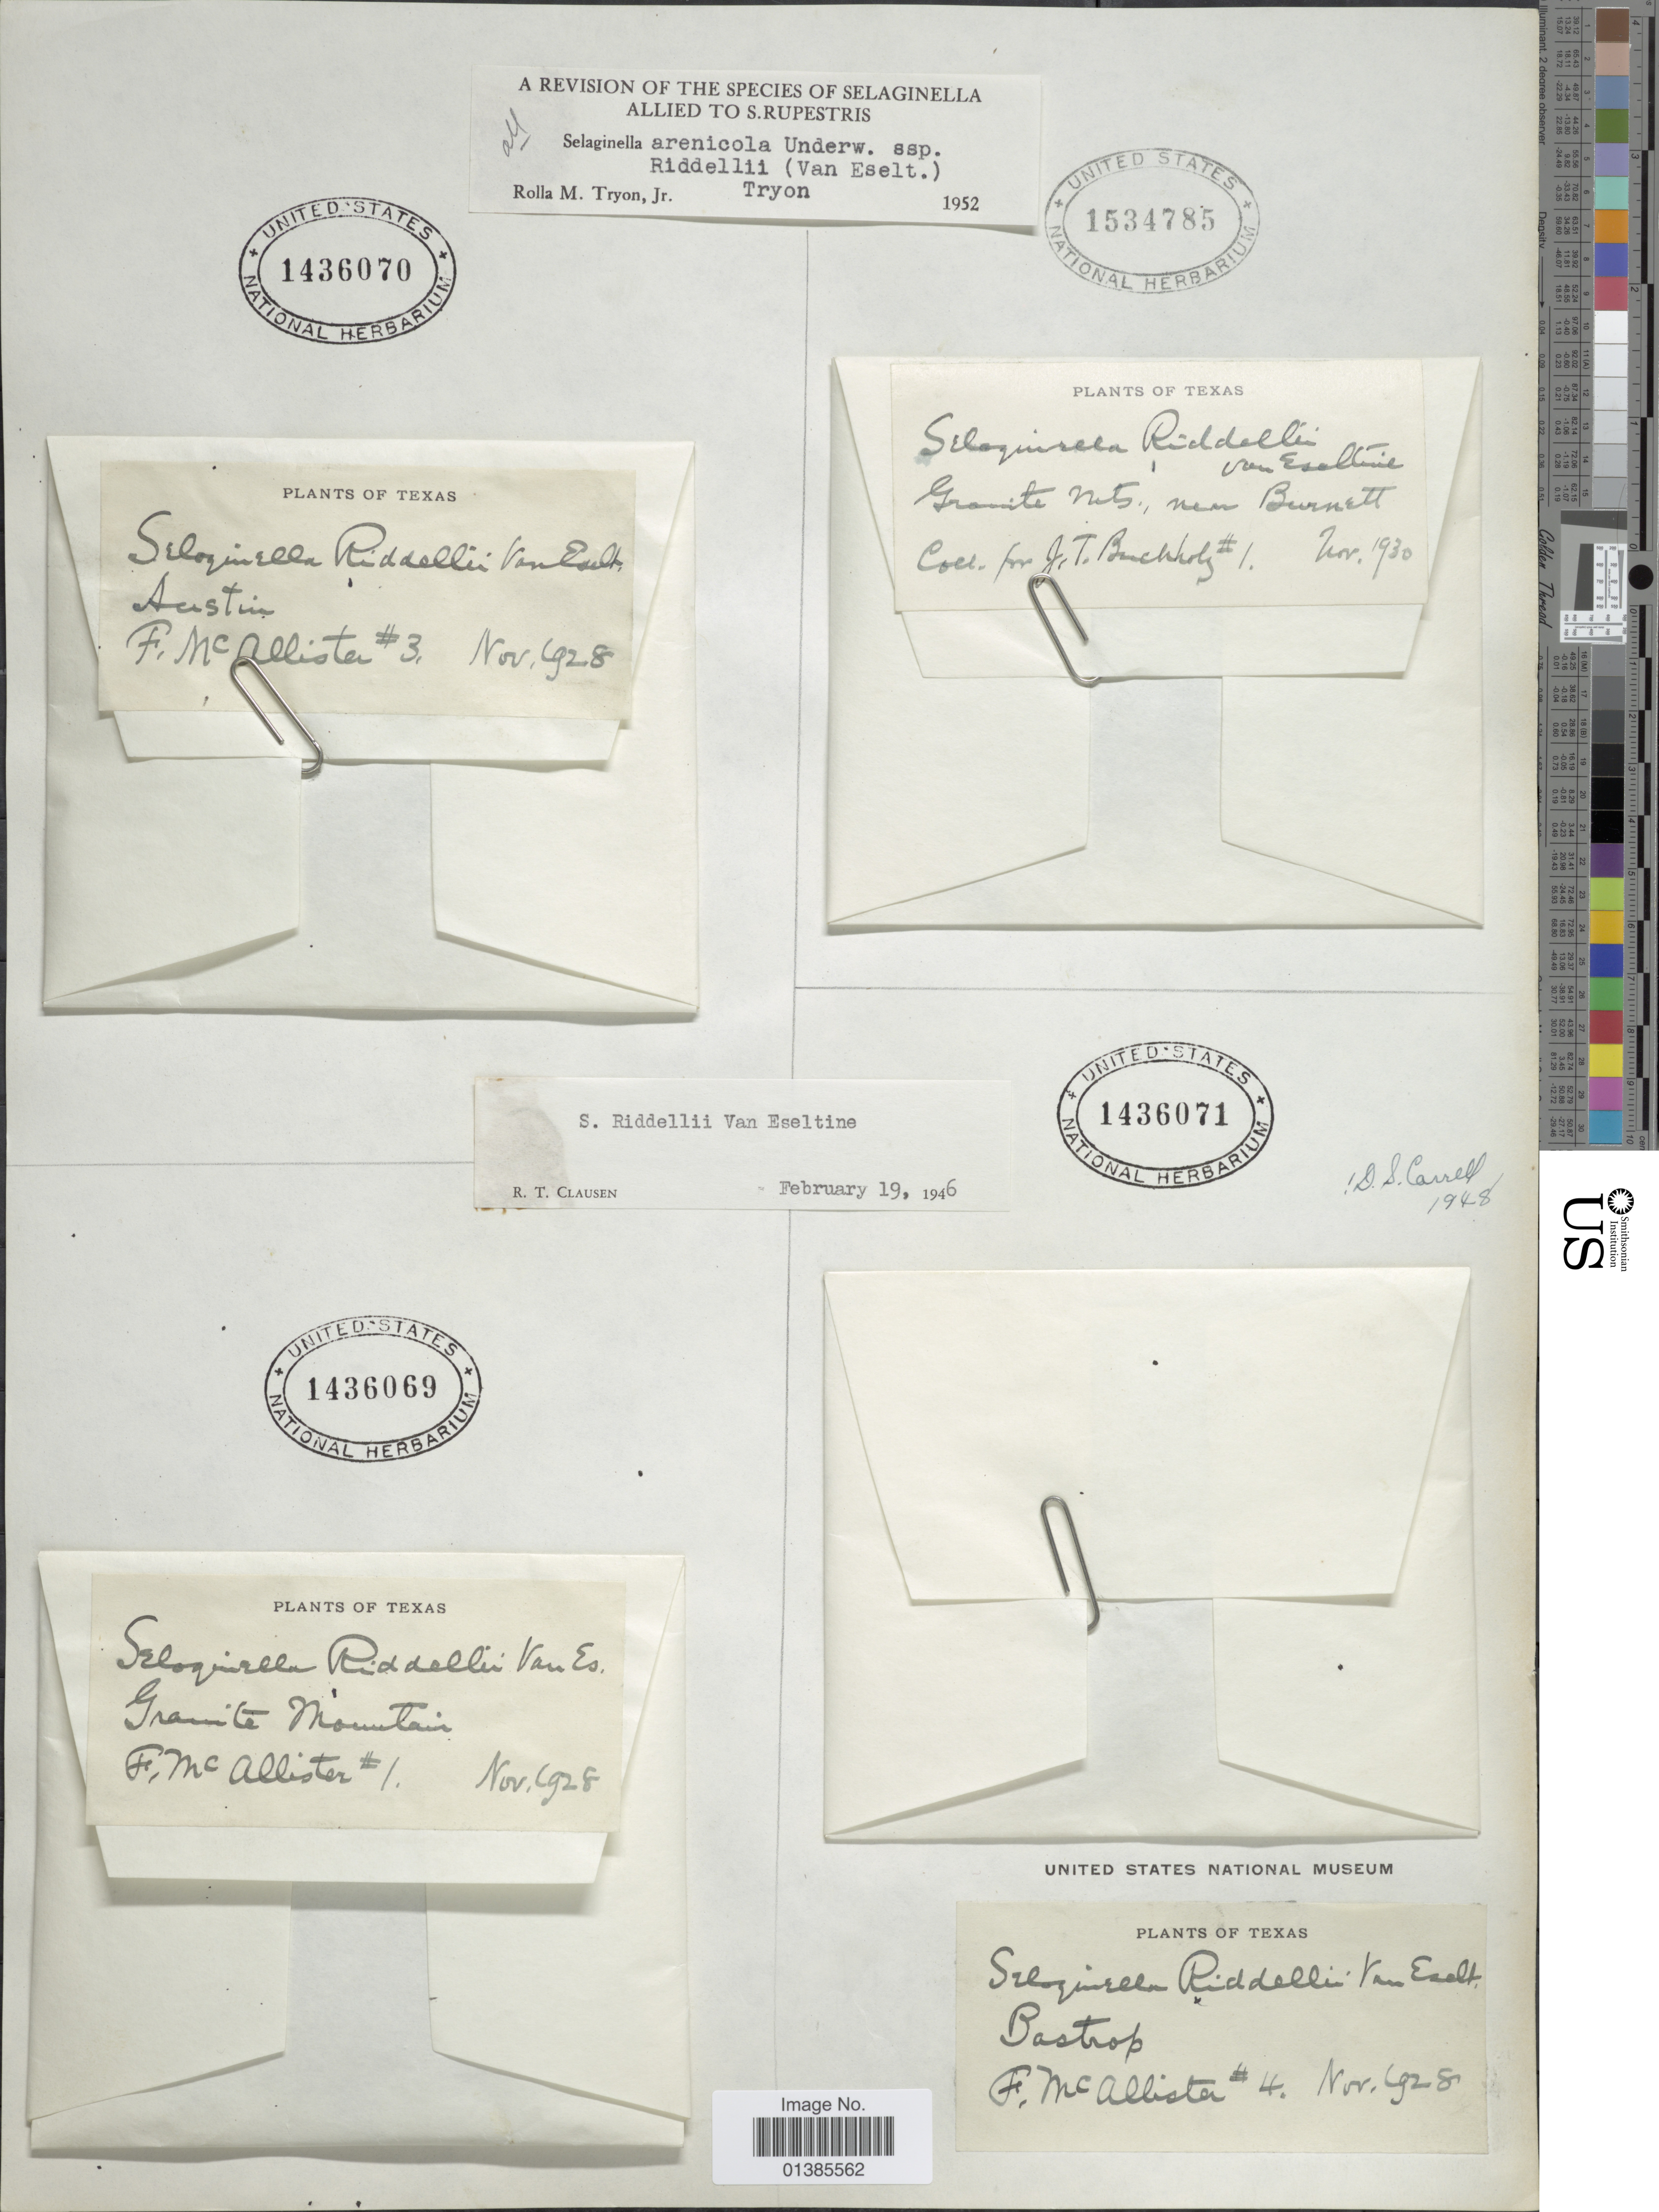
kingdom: Plantae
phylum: Tracheophyta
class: Lycopodiopsida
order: Selaginellales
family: Selaginellaceae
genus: Selaginella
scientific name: Selaginella arenicola subsp. riddellii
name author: (Van Eselt.) R.M. Tryon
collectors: F. McAllister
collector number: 1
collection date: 1928-11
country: United States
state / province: Texas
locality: Granite Mountain.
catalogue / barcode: US 1436069